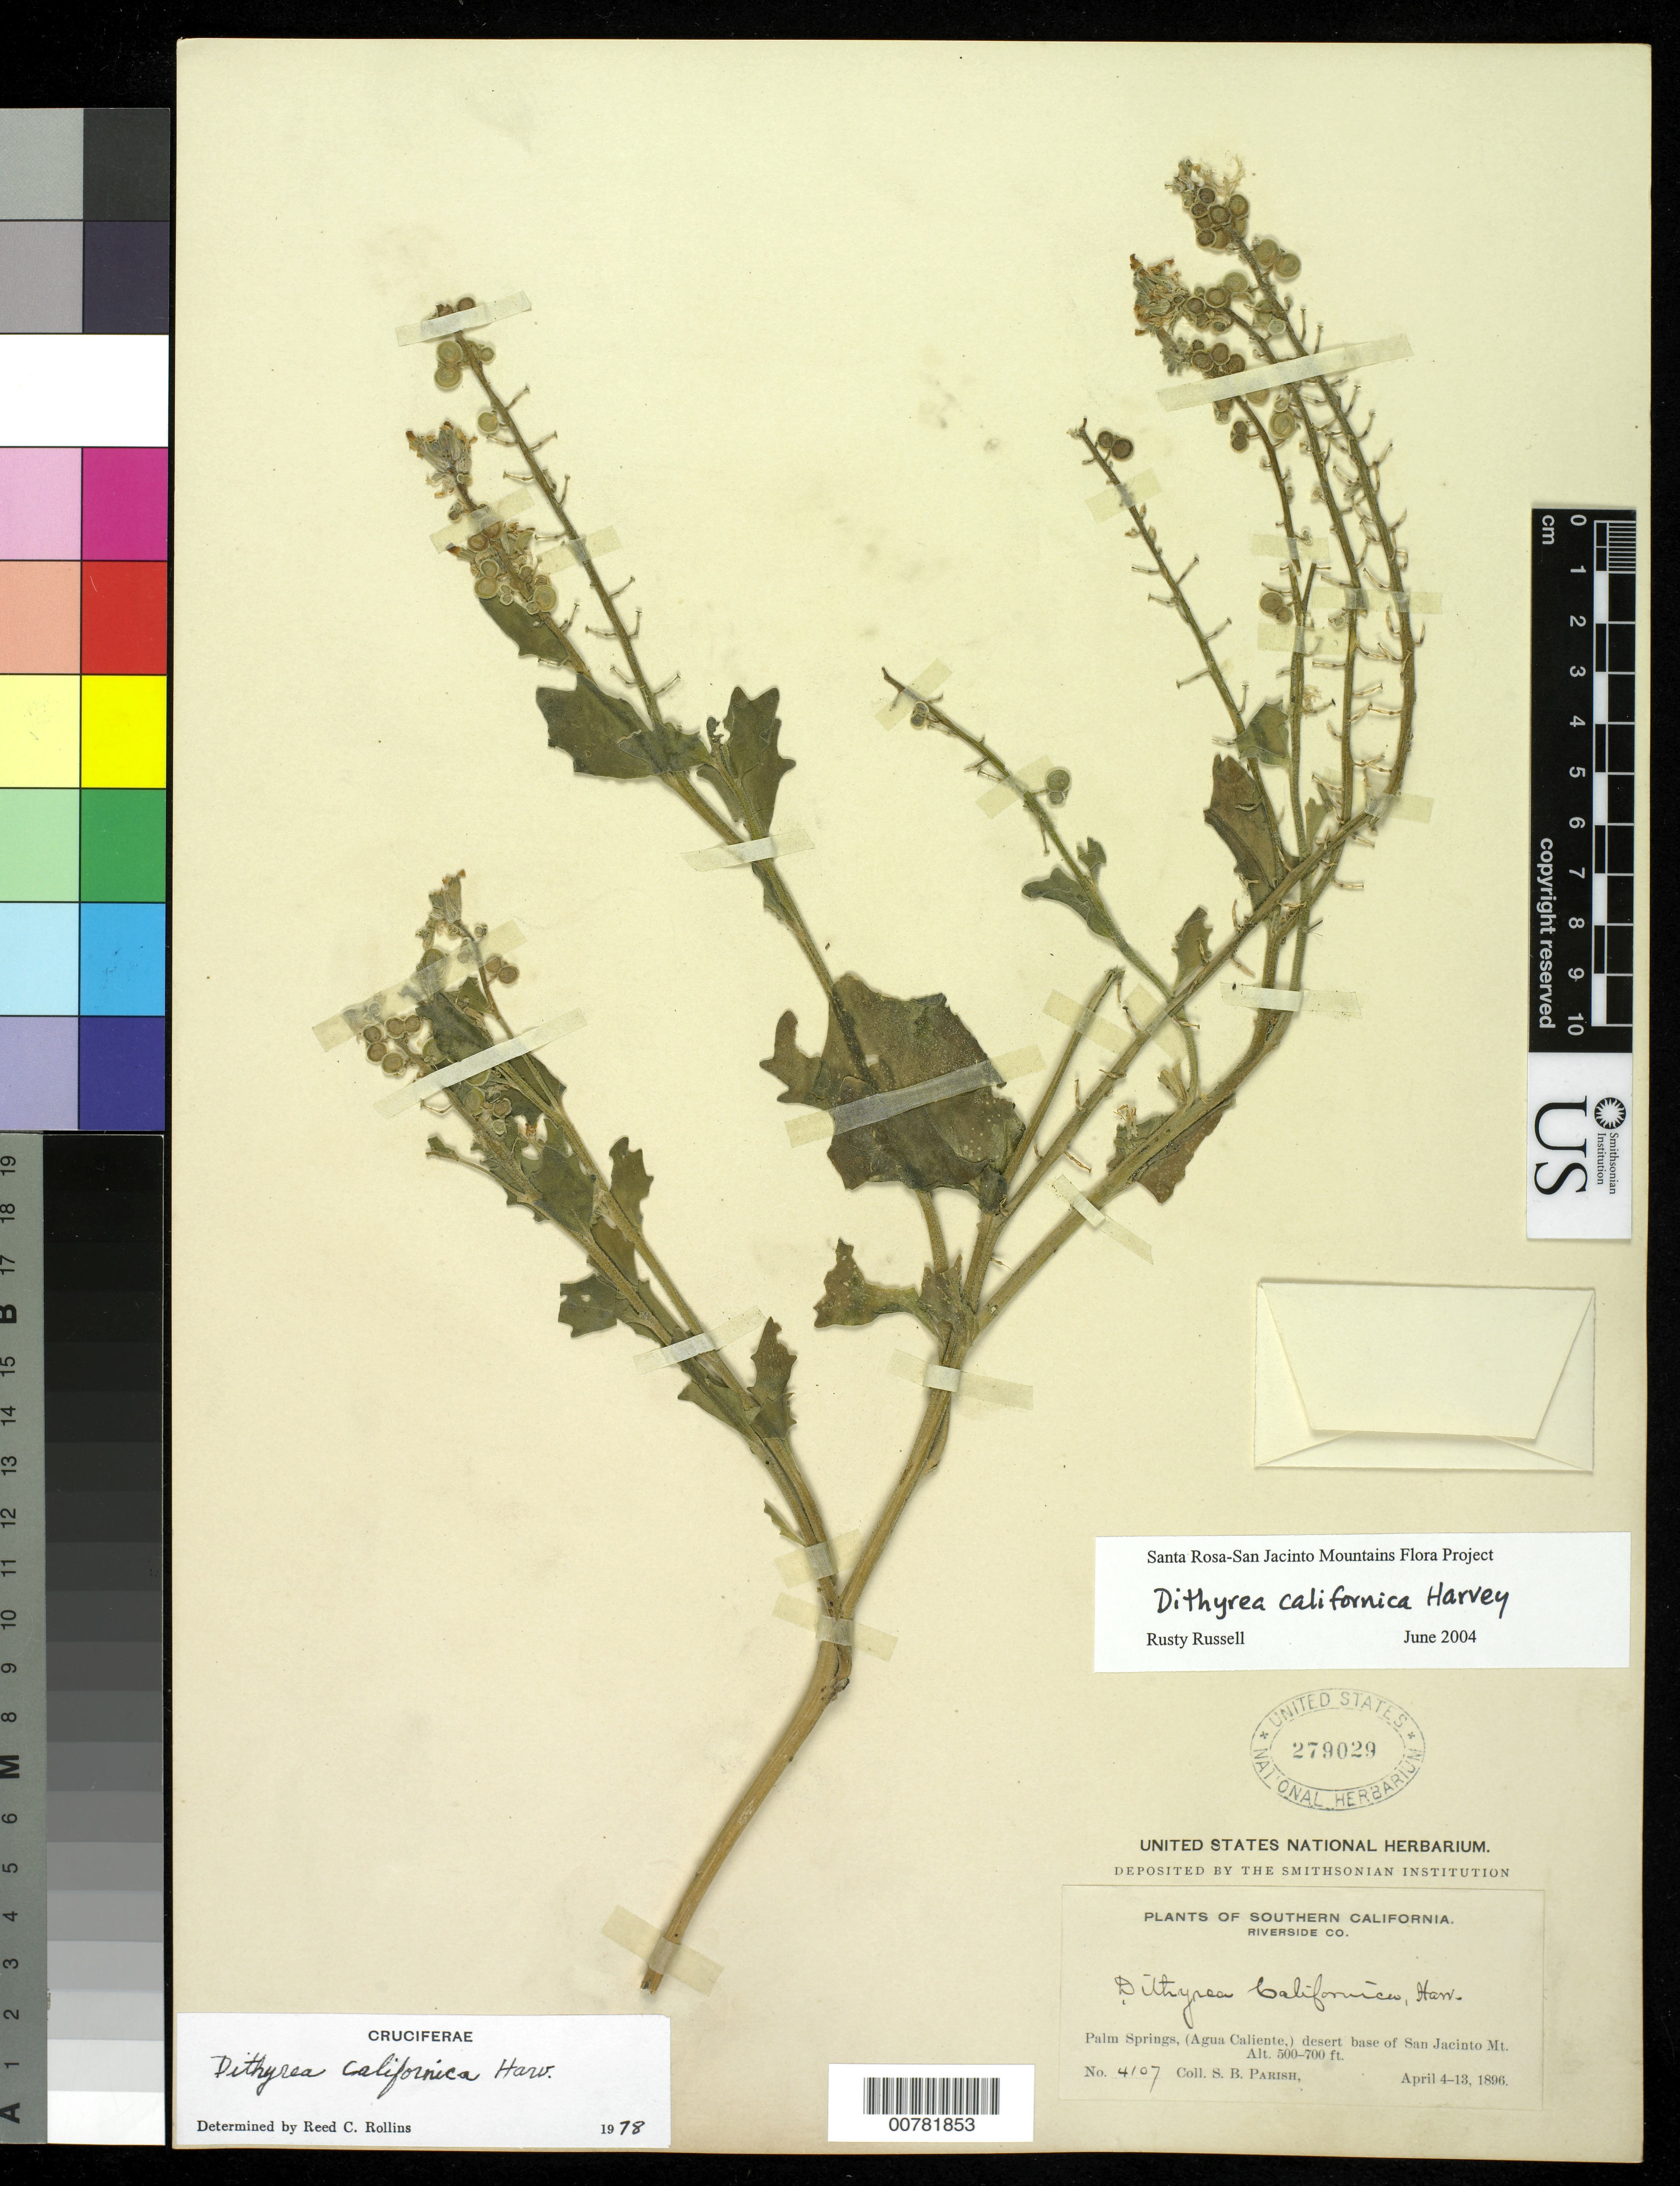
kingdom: Plantae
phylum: Tracheophyta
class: Magnoliopsida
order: Brassicales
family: Brassicaceae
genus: Dithyrea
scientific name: Dithyrea californica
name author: Harv.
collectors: S. B. Parish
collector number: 4107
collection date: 1896-04-04/1896-04-13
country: United States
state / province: California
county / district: Riverside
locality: Southern California. Riverside Co. Palm Springs, (Agua Caliente,) desert base of San Jacinto Mt.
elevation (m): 152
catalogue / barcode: US 279029